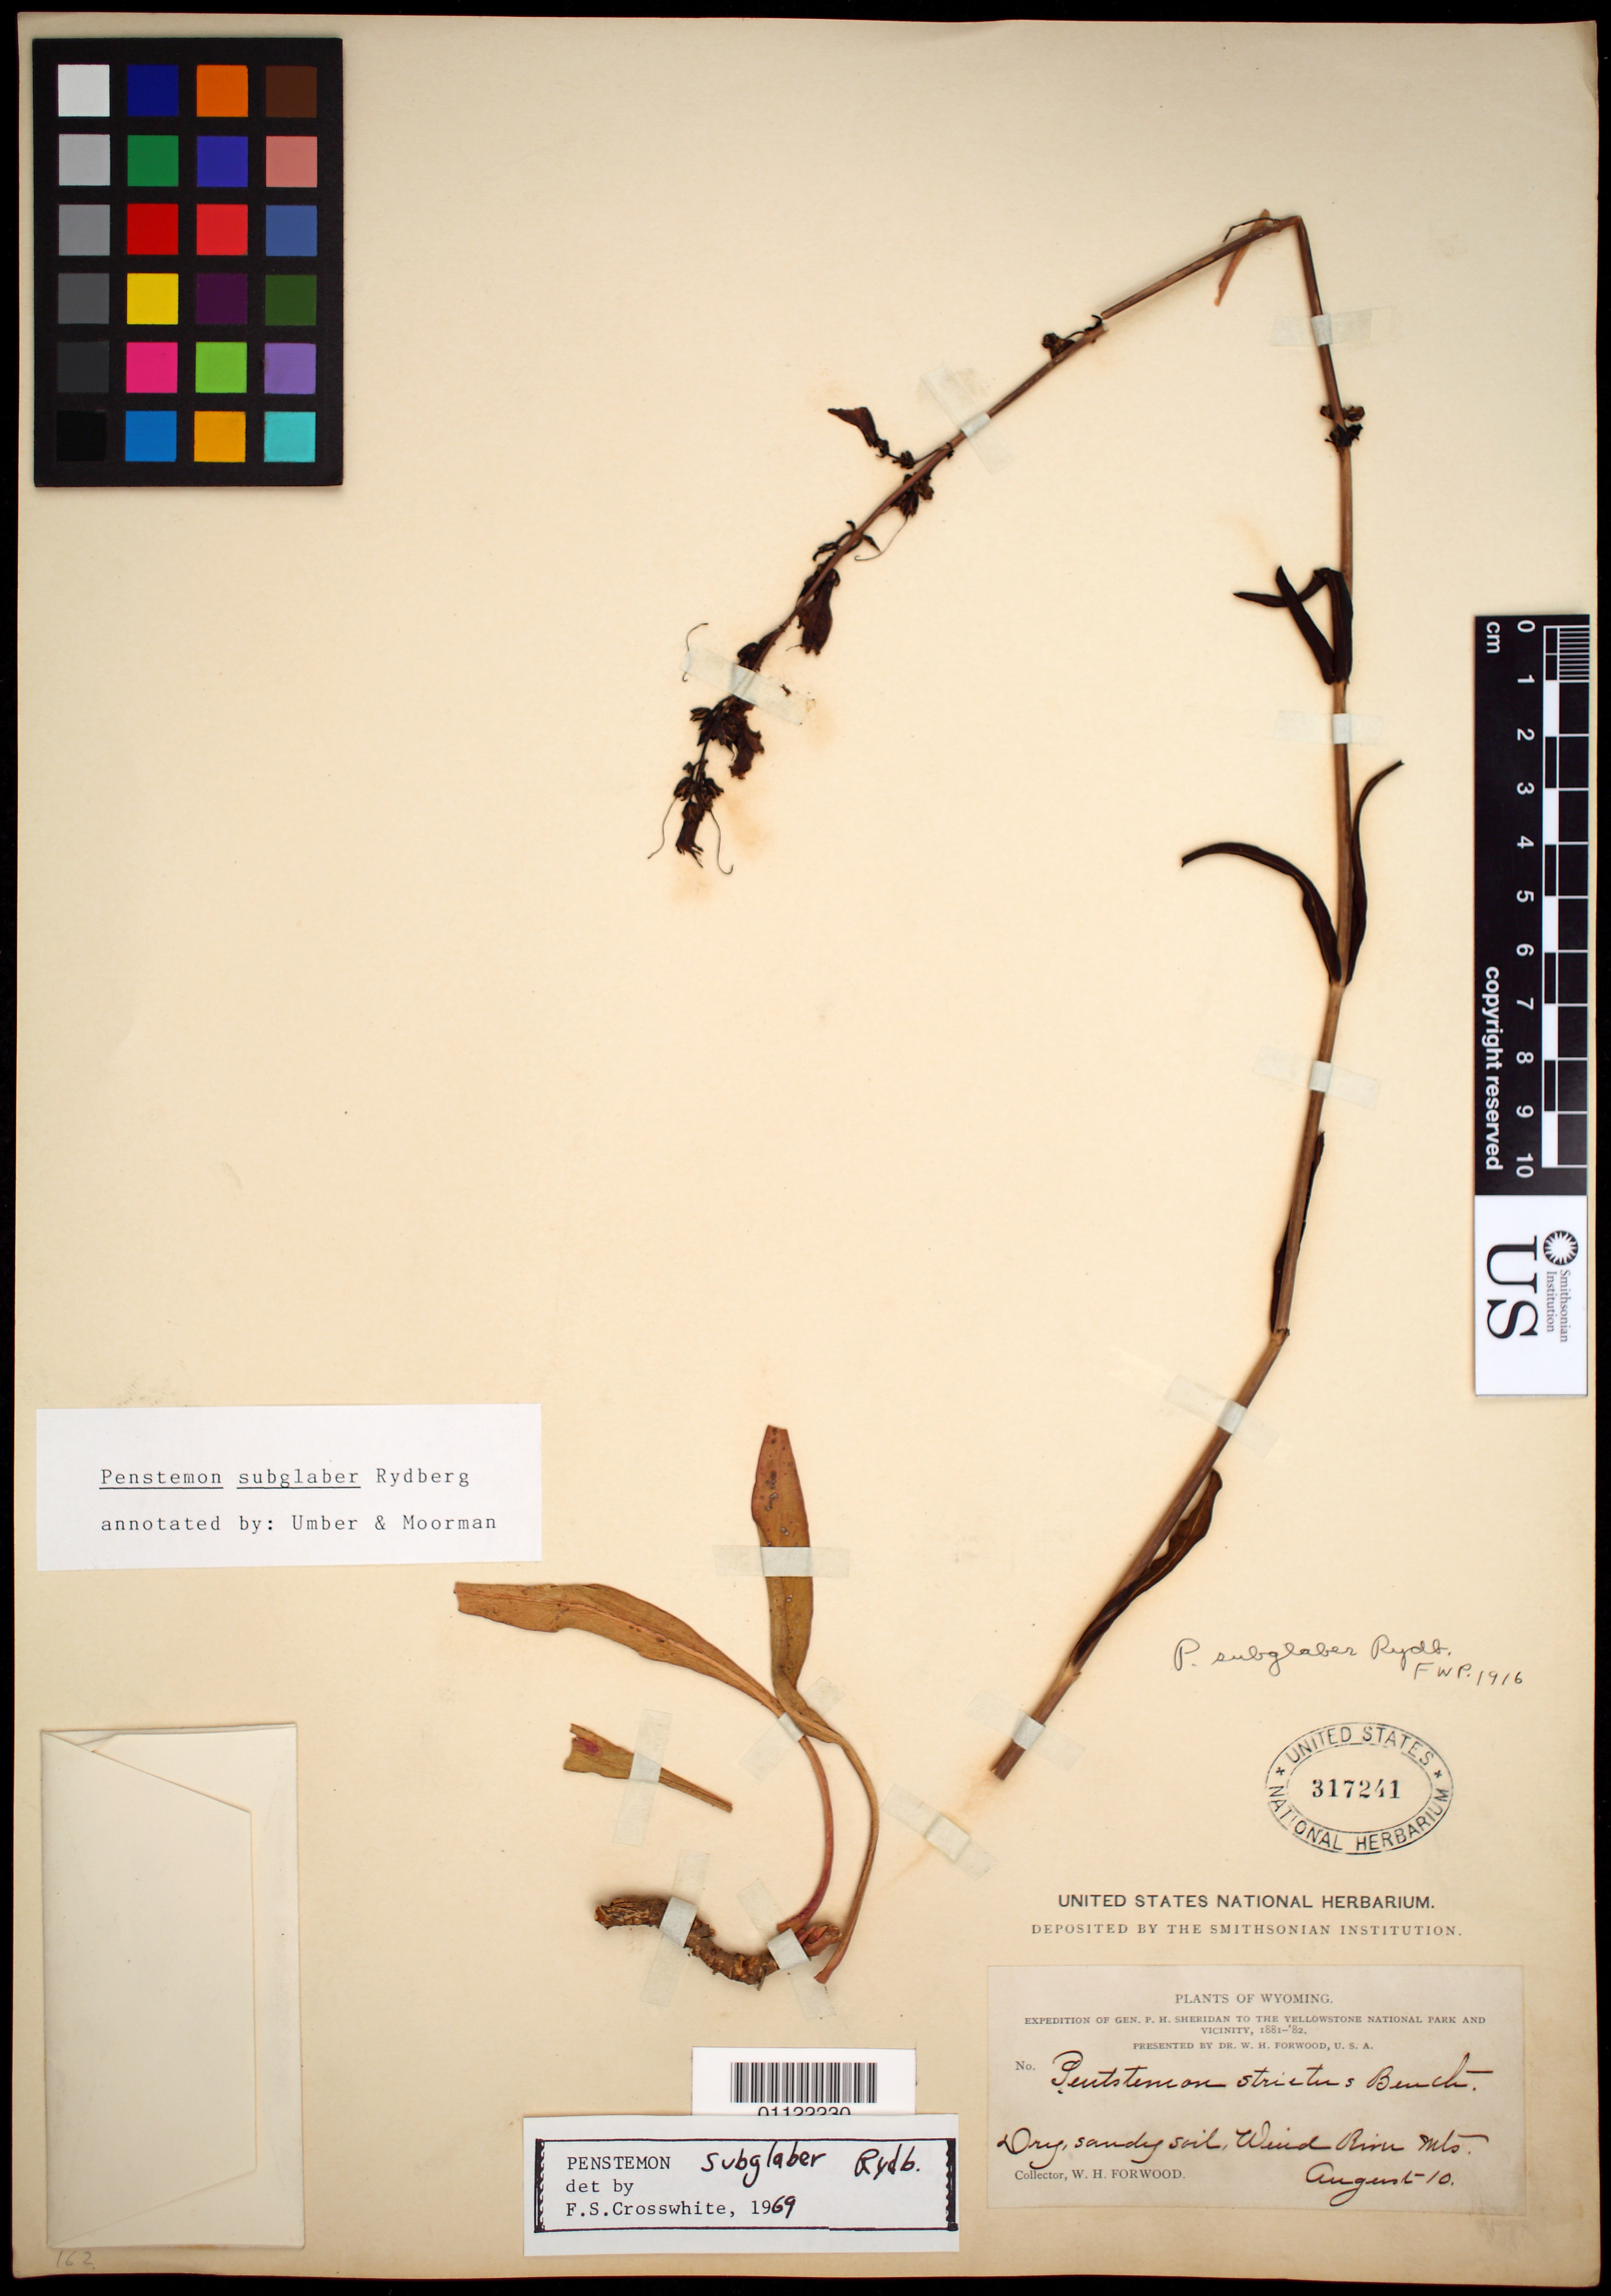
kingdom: Plantae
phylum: Tracheophyta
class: Magnoliopsida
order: Lamiales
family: Plantaginaceae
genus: Penstemon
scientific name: Penstemon subglaber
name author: Rydb.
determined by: Crosswhite, F. S.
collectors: W. Forwood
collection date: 1881-08-10 or 1882-08-10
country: United States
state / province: Wyoming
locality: Wind River Mts.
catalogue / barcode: US 317241